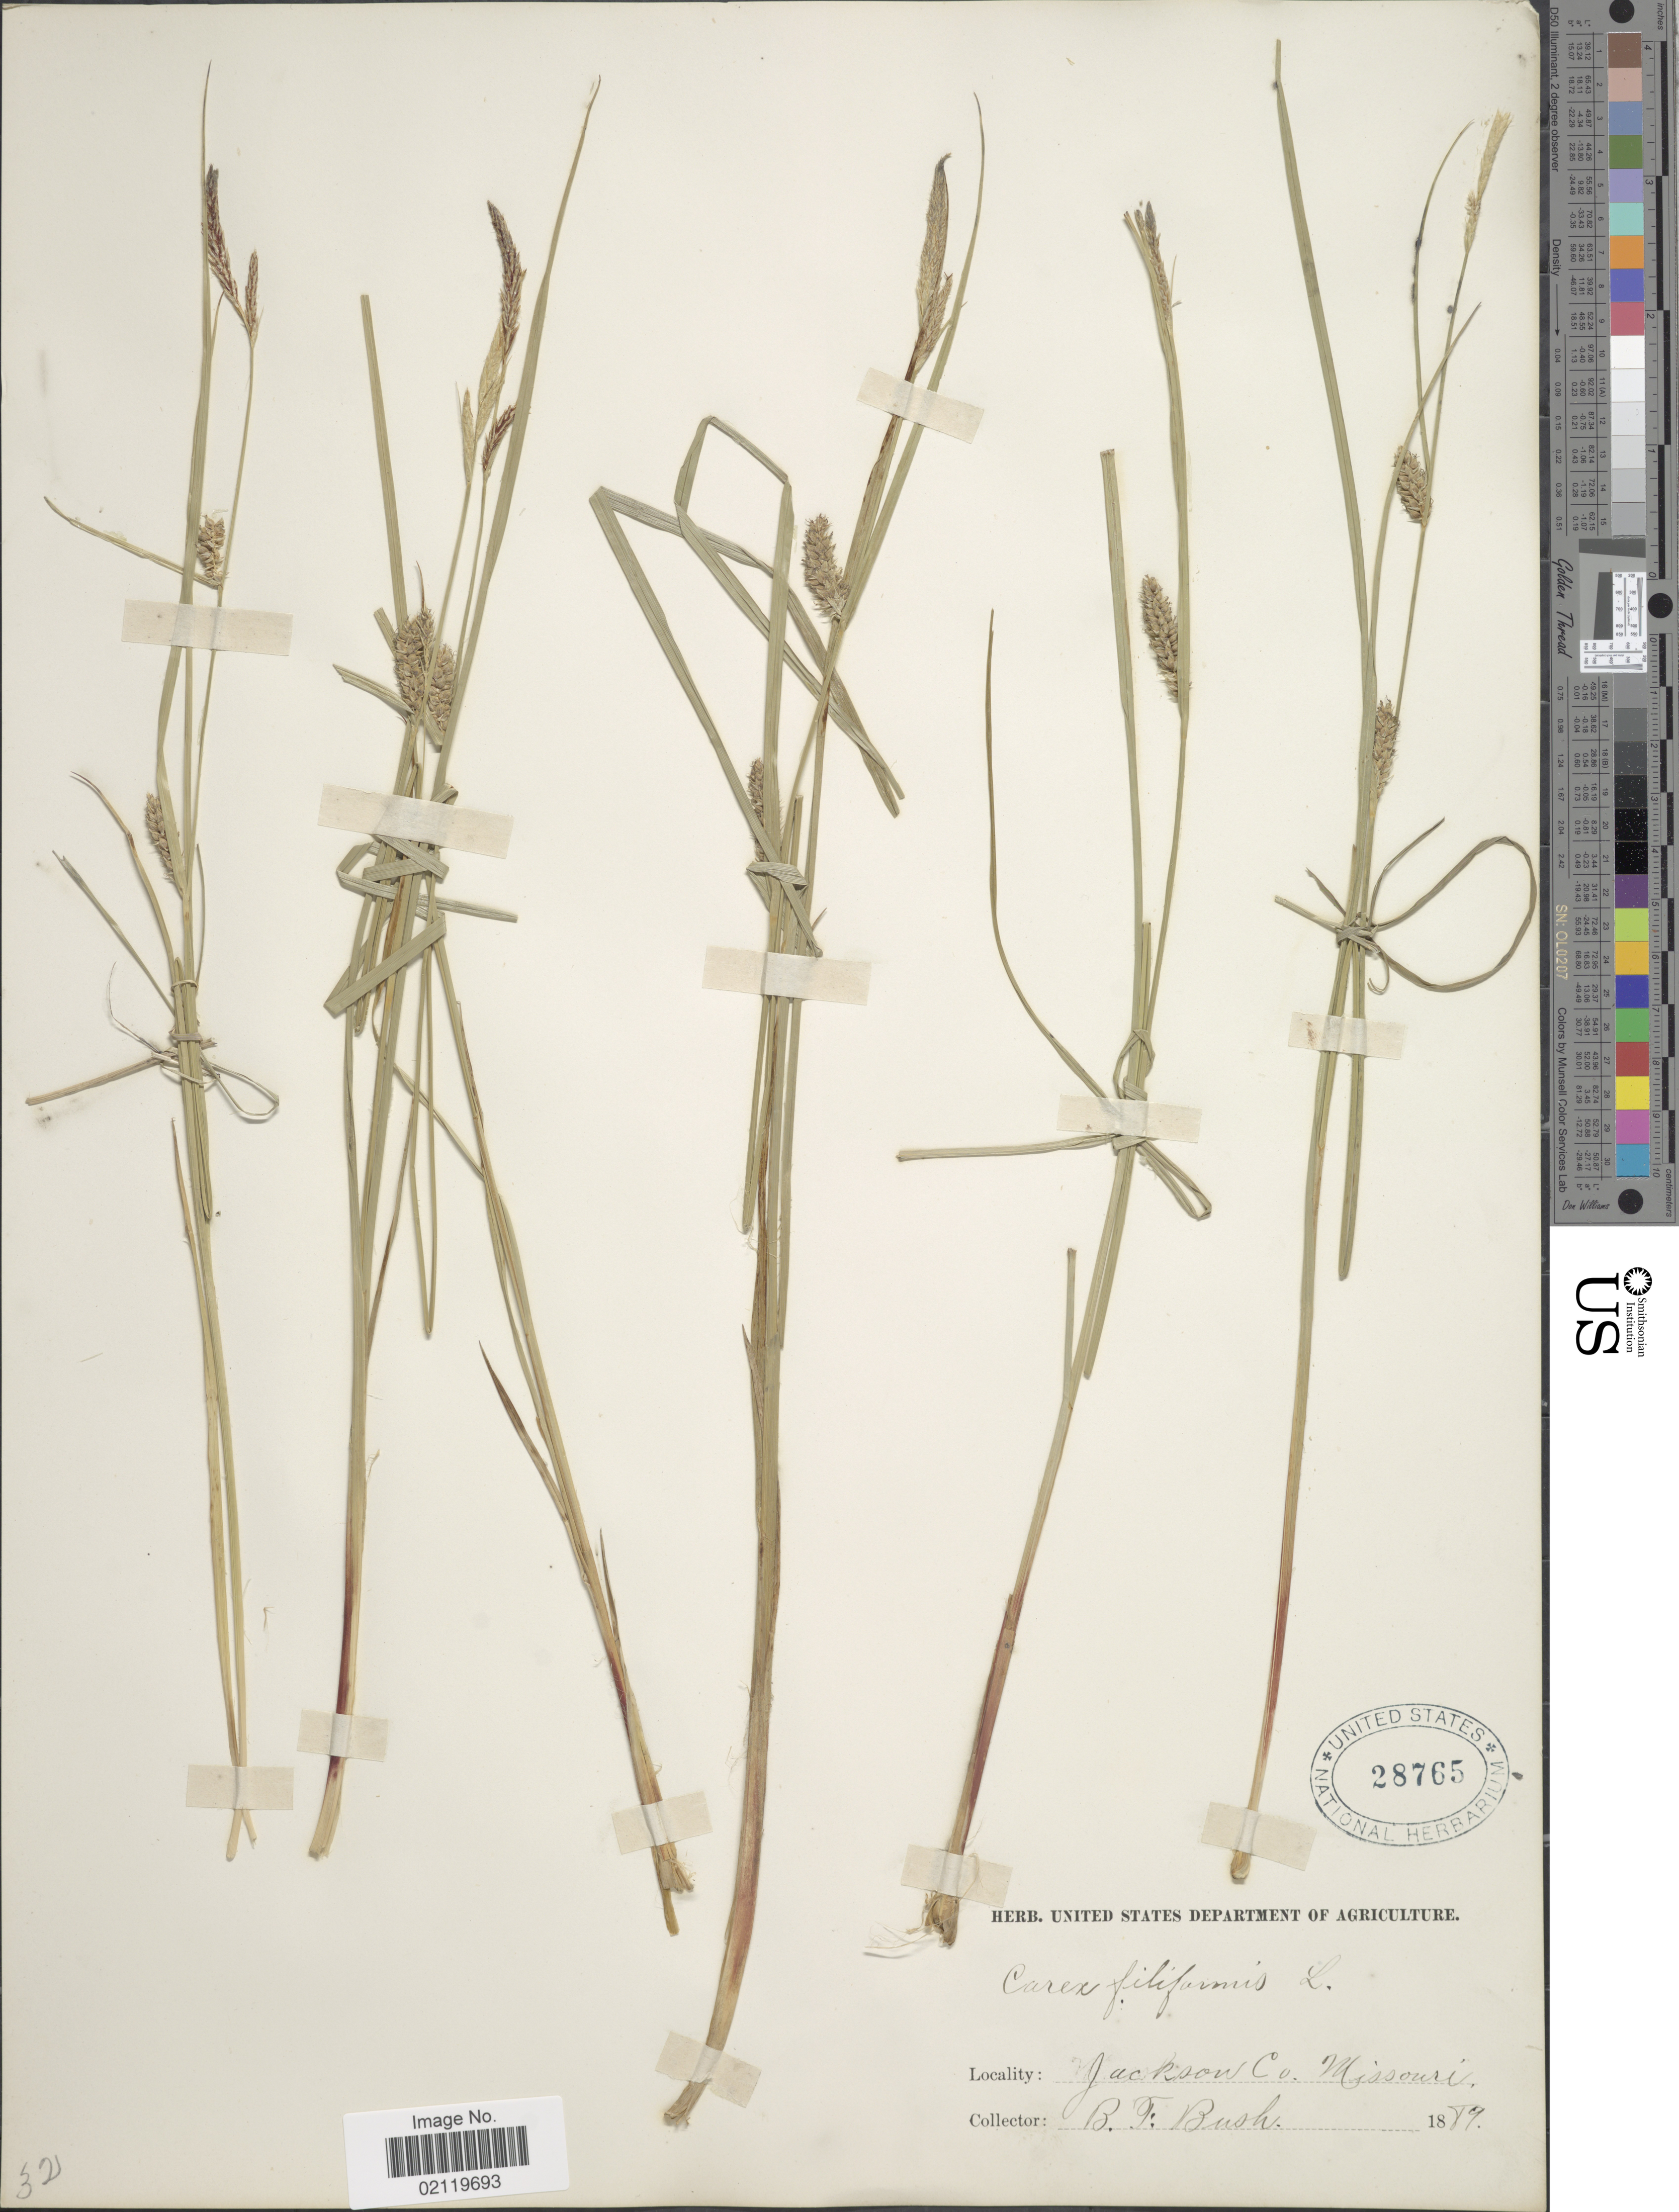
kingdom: Plantae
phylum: Tracheophyta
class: Liliopsida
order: Poales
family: Cyperaceae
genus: Carex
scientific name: Carex lasiocarpa var. americana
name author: Fernald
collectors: B. F. Bush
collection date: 1889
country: United States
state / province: Missouri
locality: Jackson Co.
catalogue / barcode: US 28765